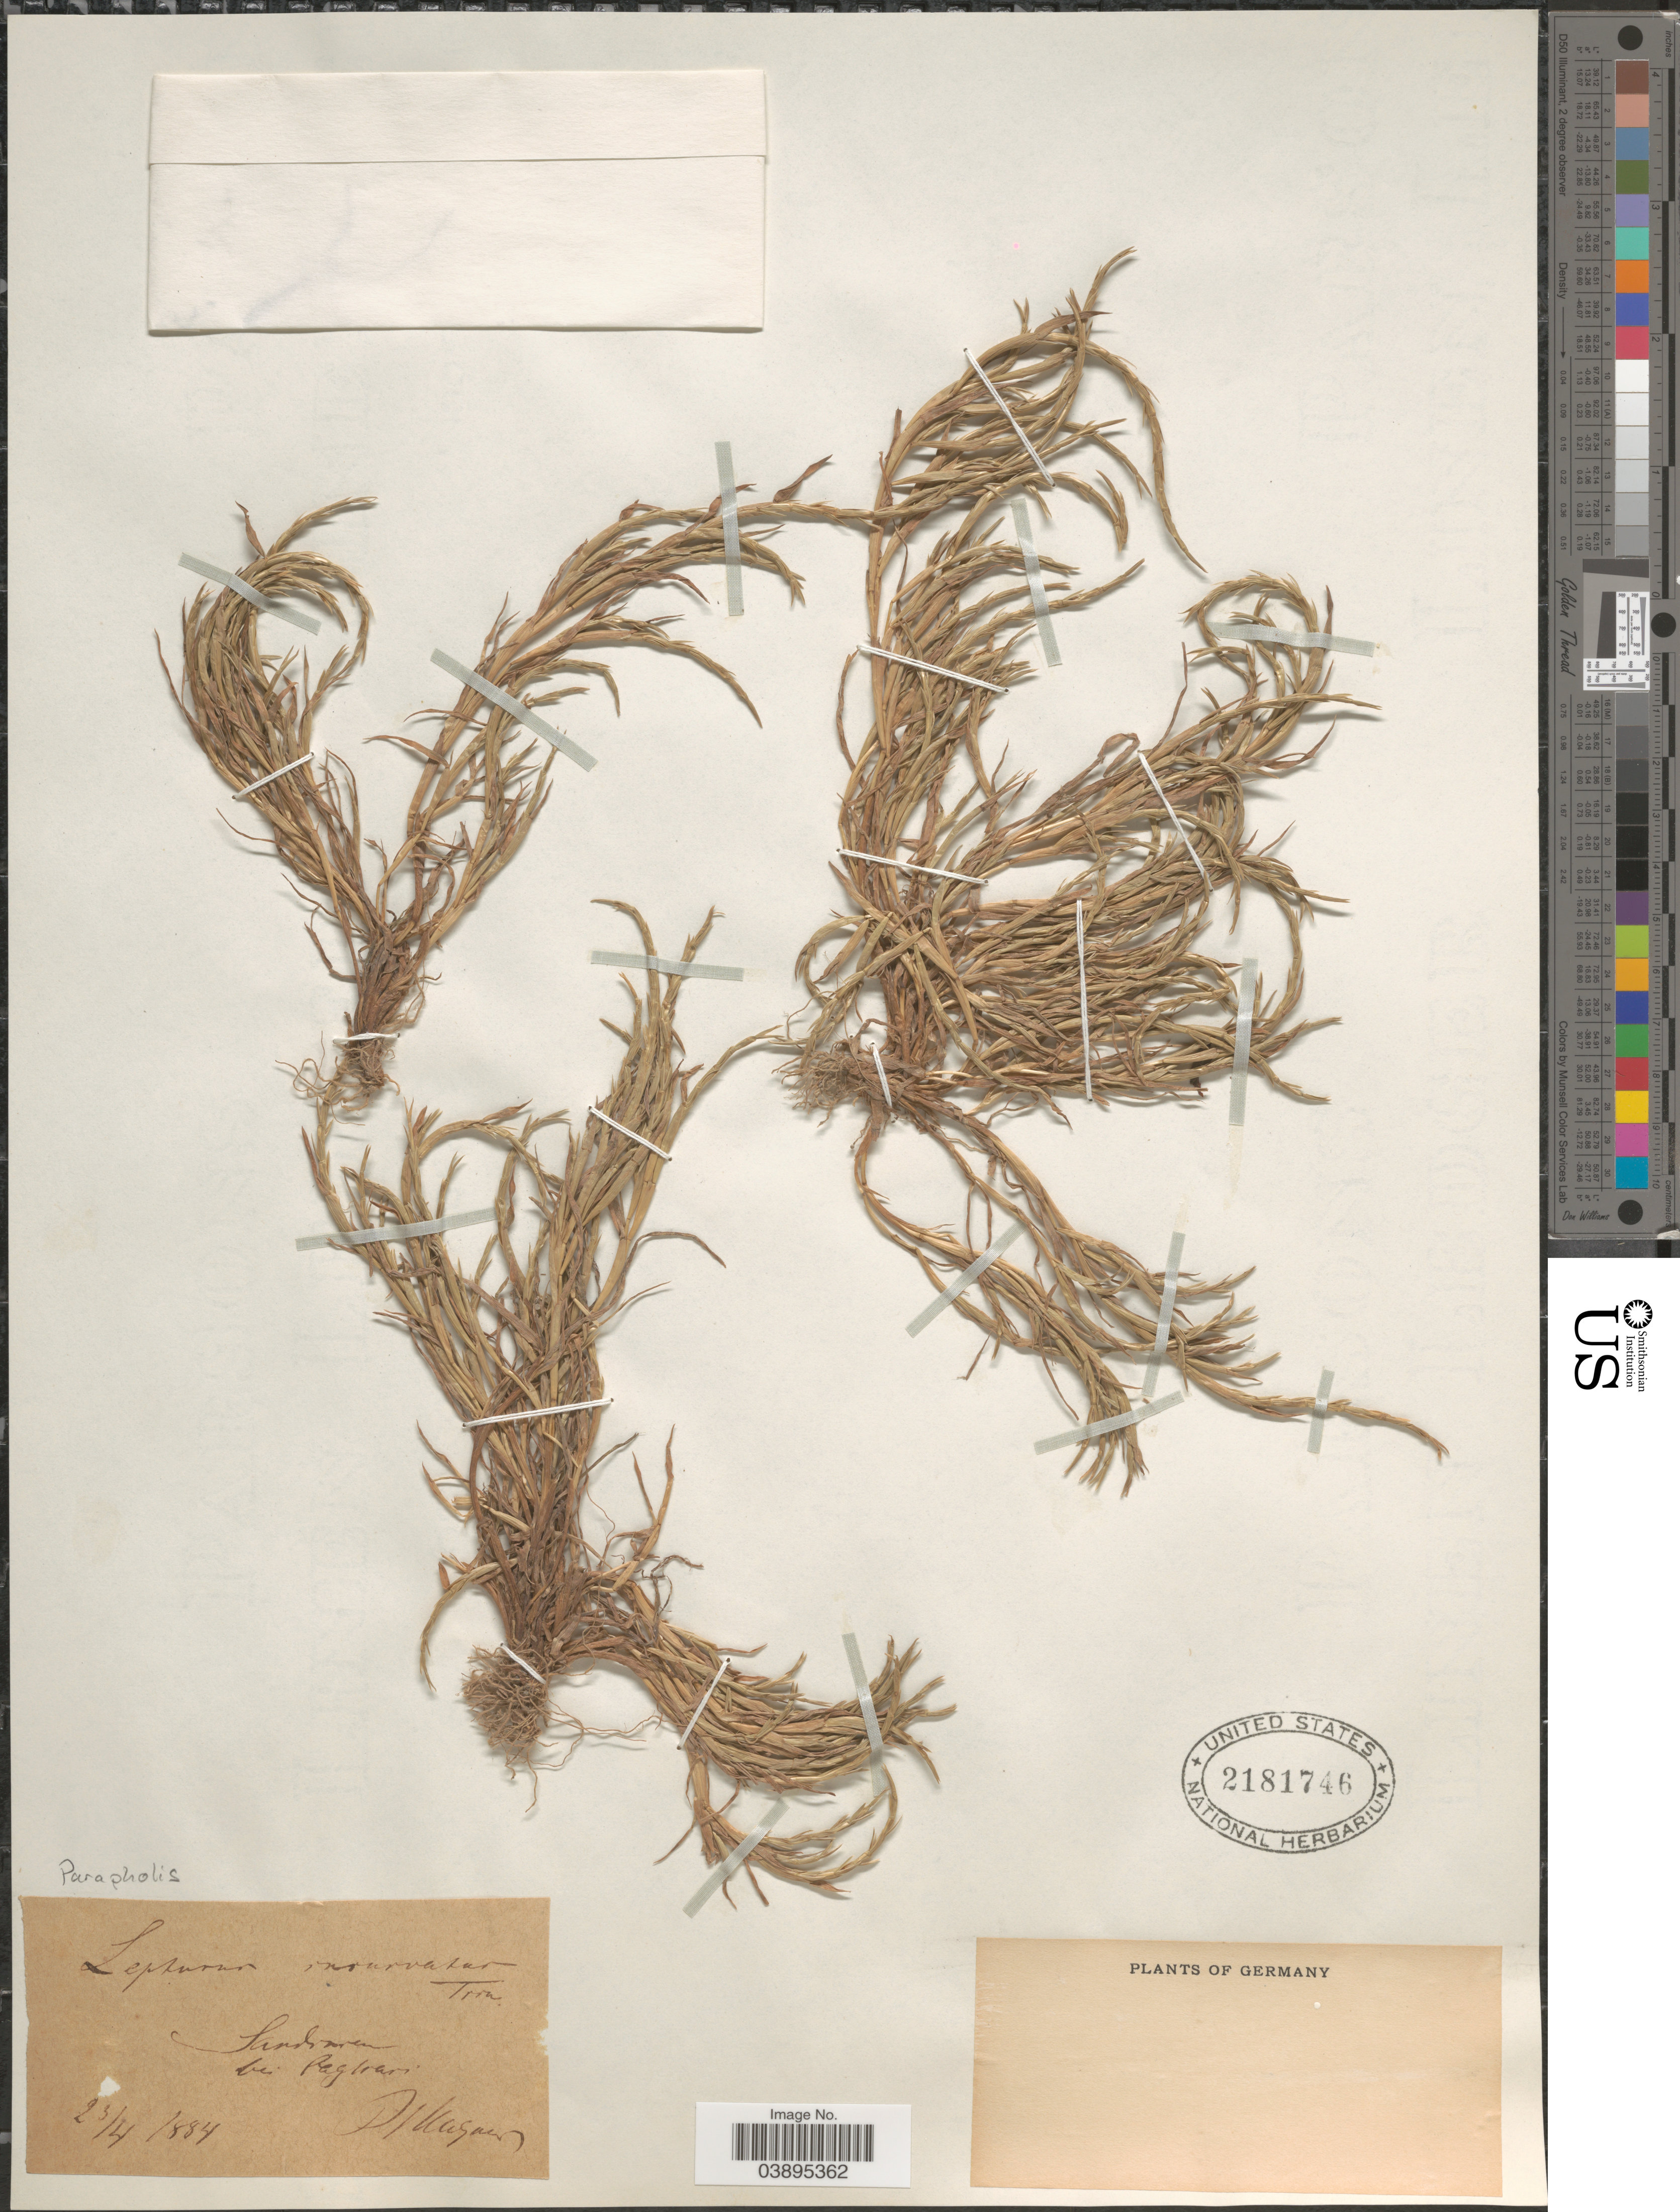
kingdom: Plantae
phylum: Tracheophyta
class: Liliopsida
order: Poales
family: Poaceae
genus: Parapholis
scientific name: Parapholis incurva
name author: (L.) C.E. Hubb.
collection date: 1884-04-23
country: Germany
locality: Sandraven bei Peglravi. [interpreted]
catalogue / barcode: US 2181746